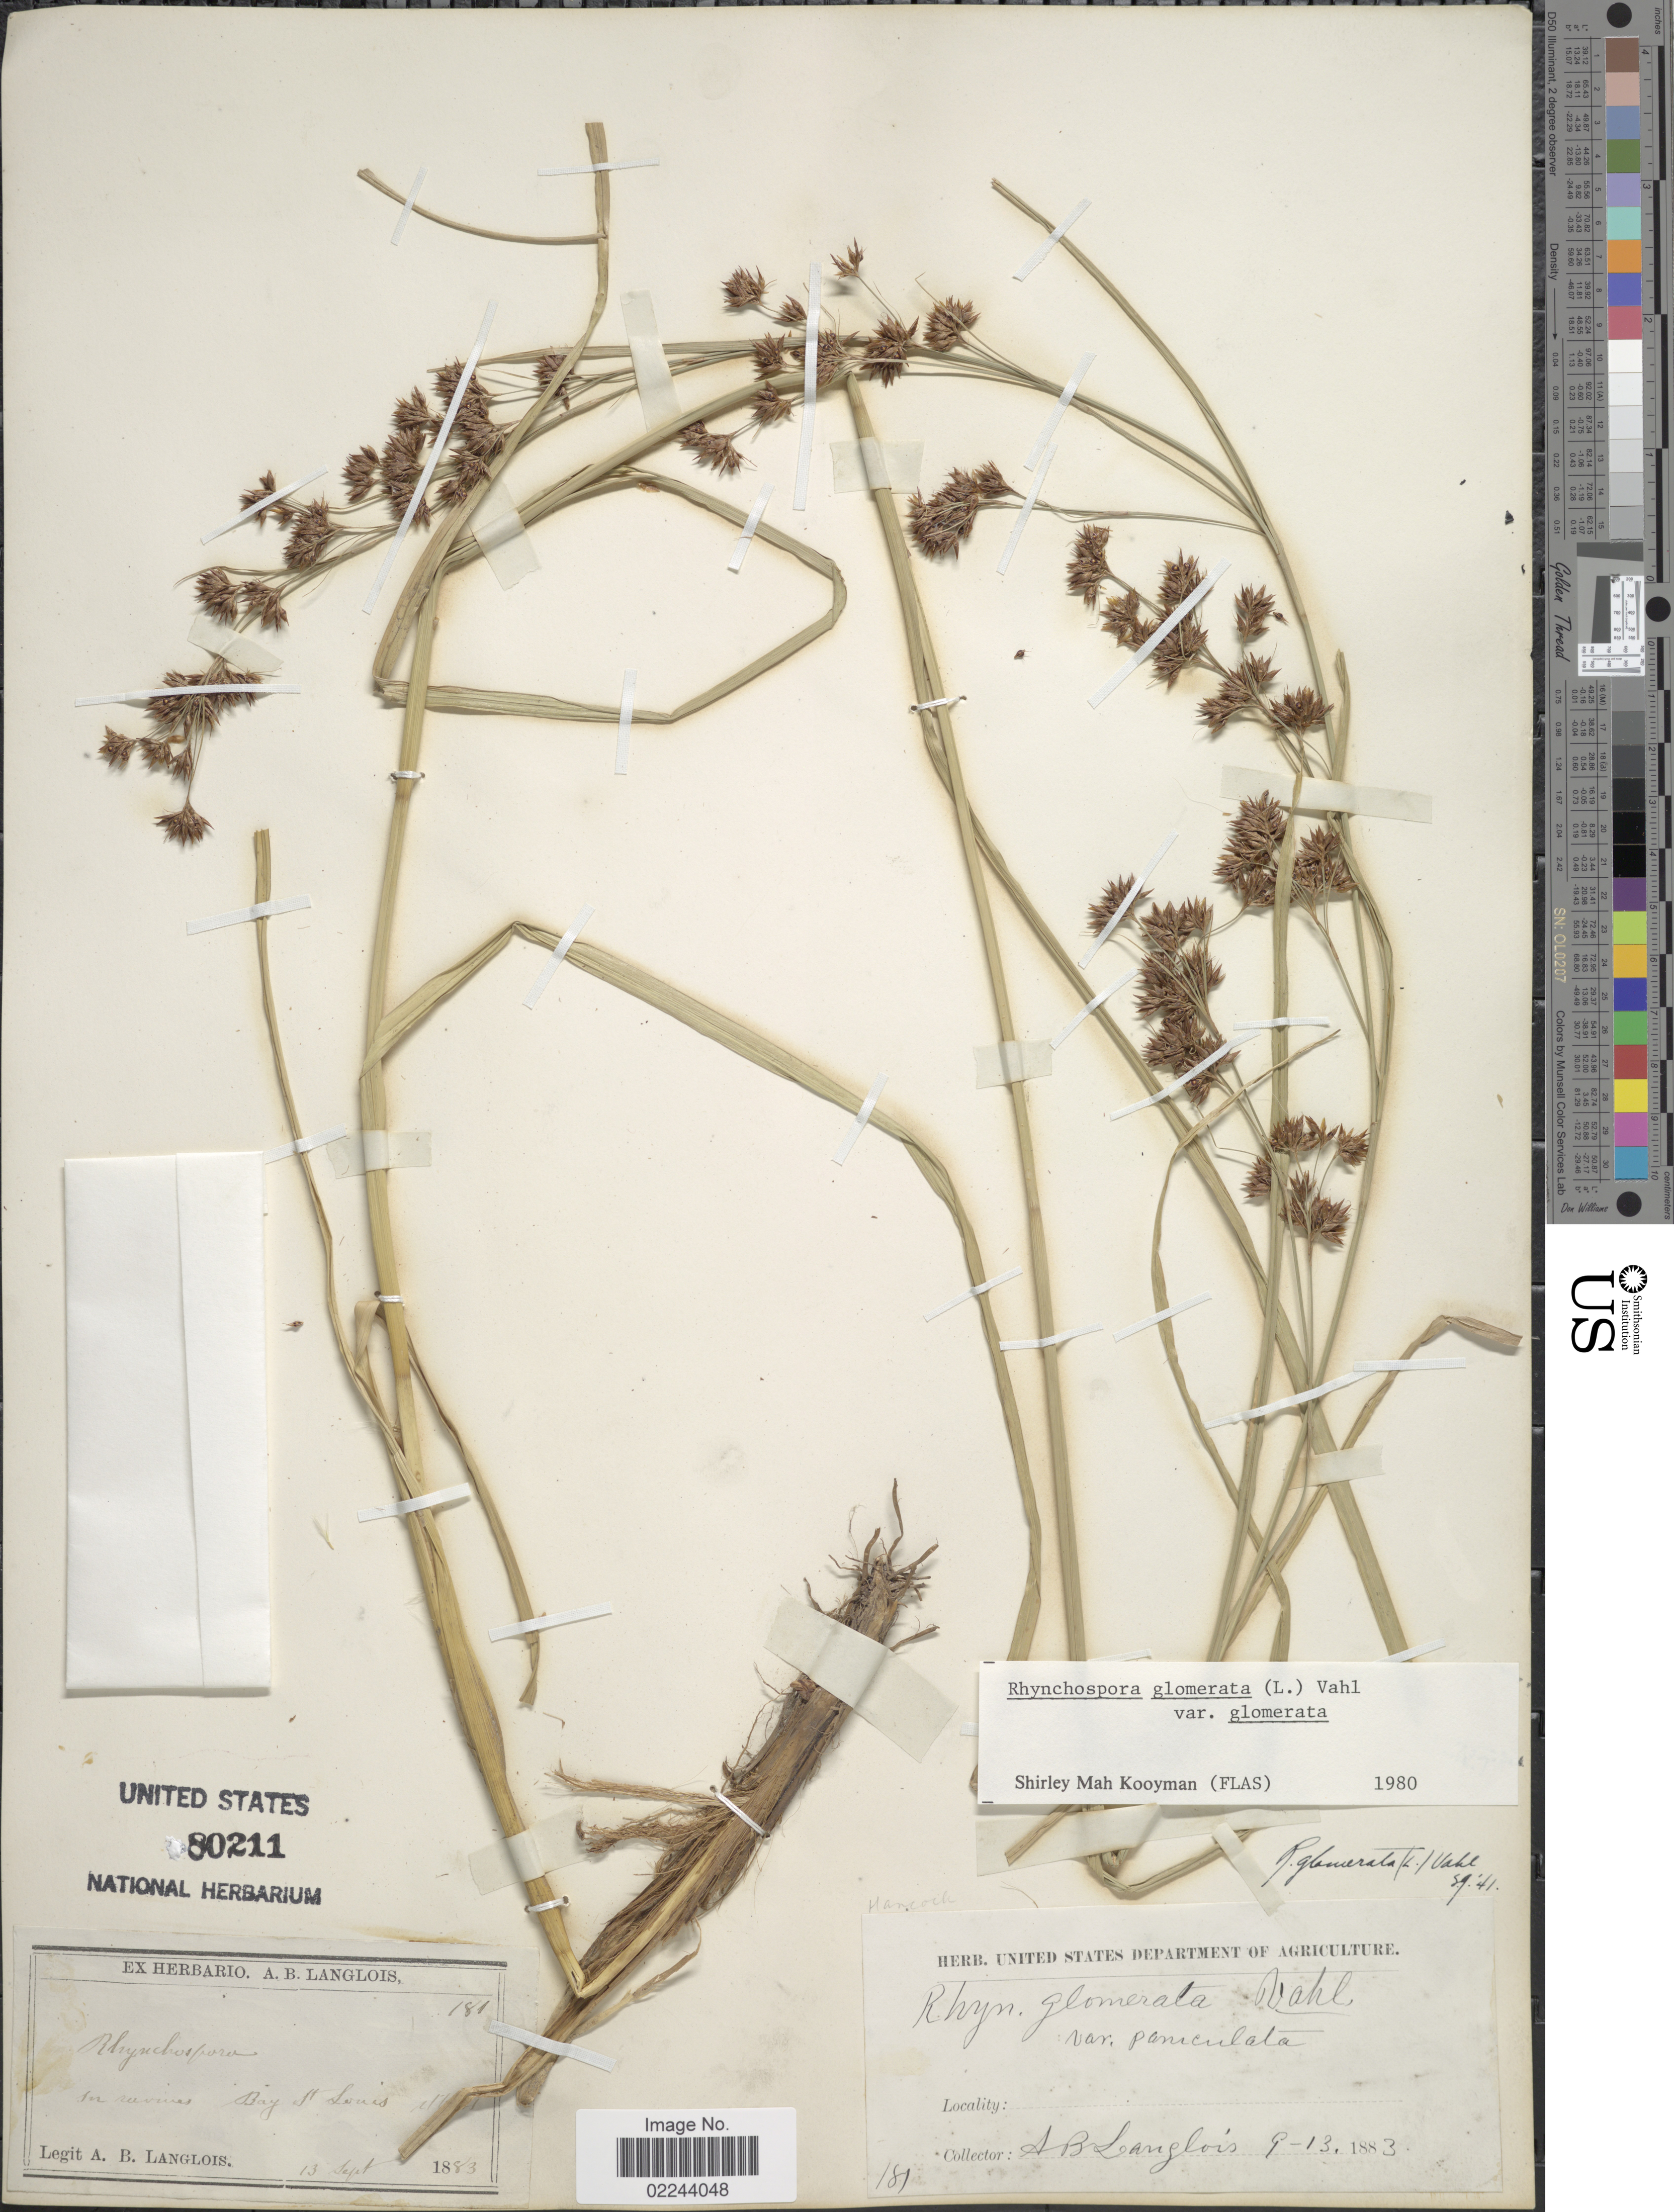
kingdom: Plantae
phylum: Tracheophyta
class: Liliopsida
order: Poales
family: Cyperaceae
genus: Rhynchospora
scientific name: Rhynchospora glomerata var. glomerata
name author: (L.) Vahl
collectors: A. Langlois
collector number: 181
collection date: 1883-09-13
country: United States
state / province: Mississippi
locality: Bay St. Louis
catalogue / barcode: US 80211